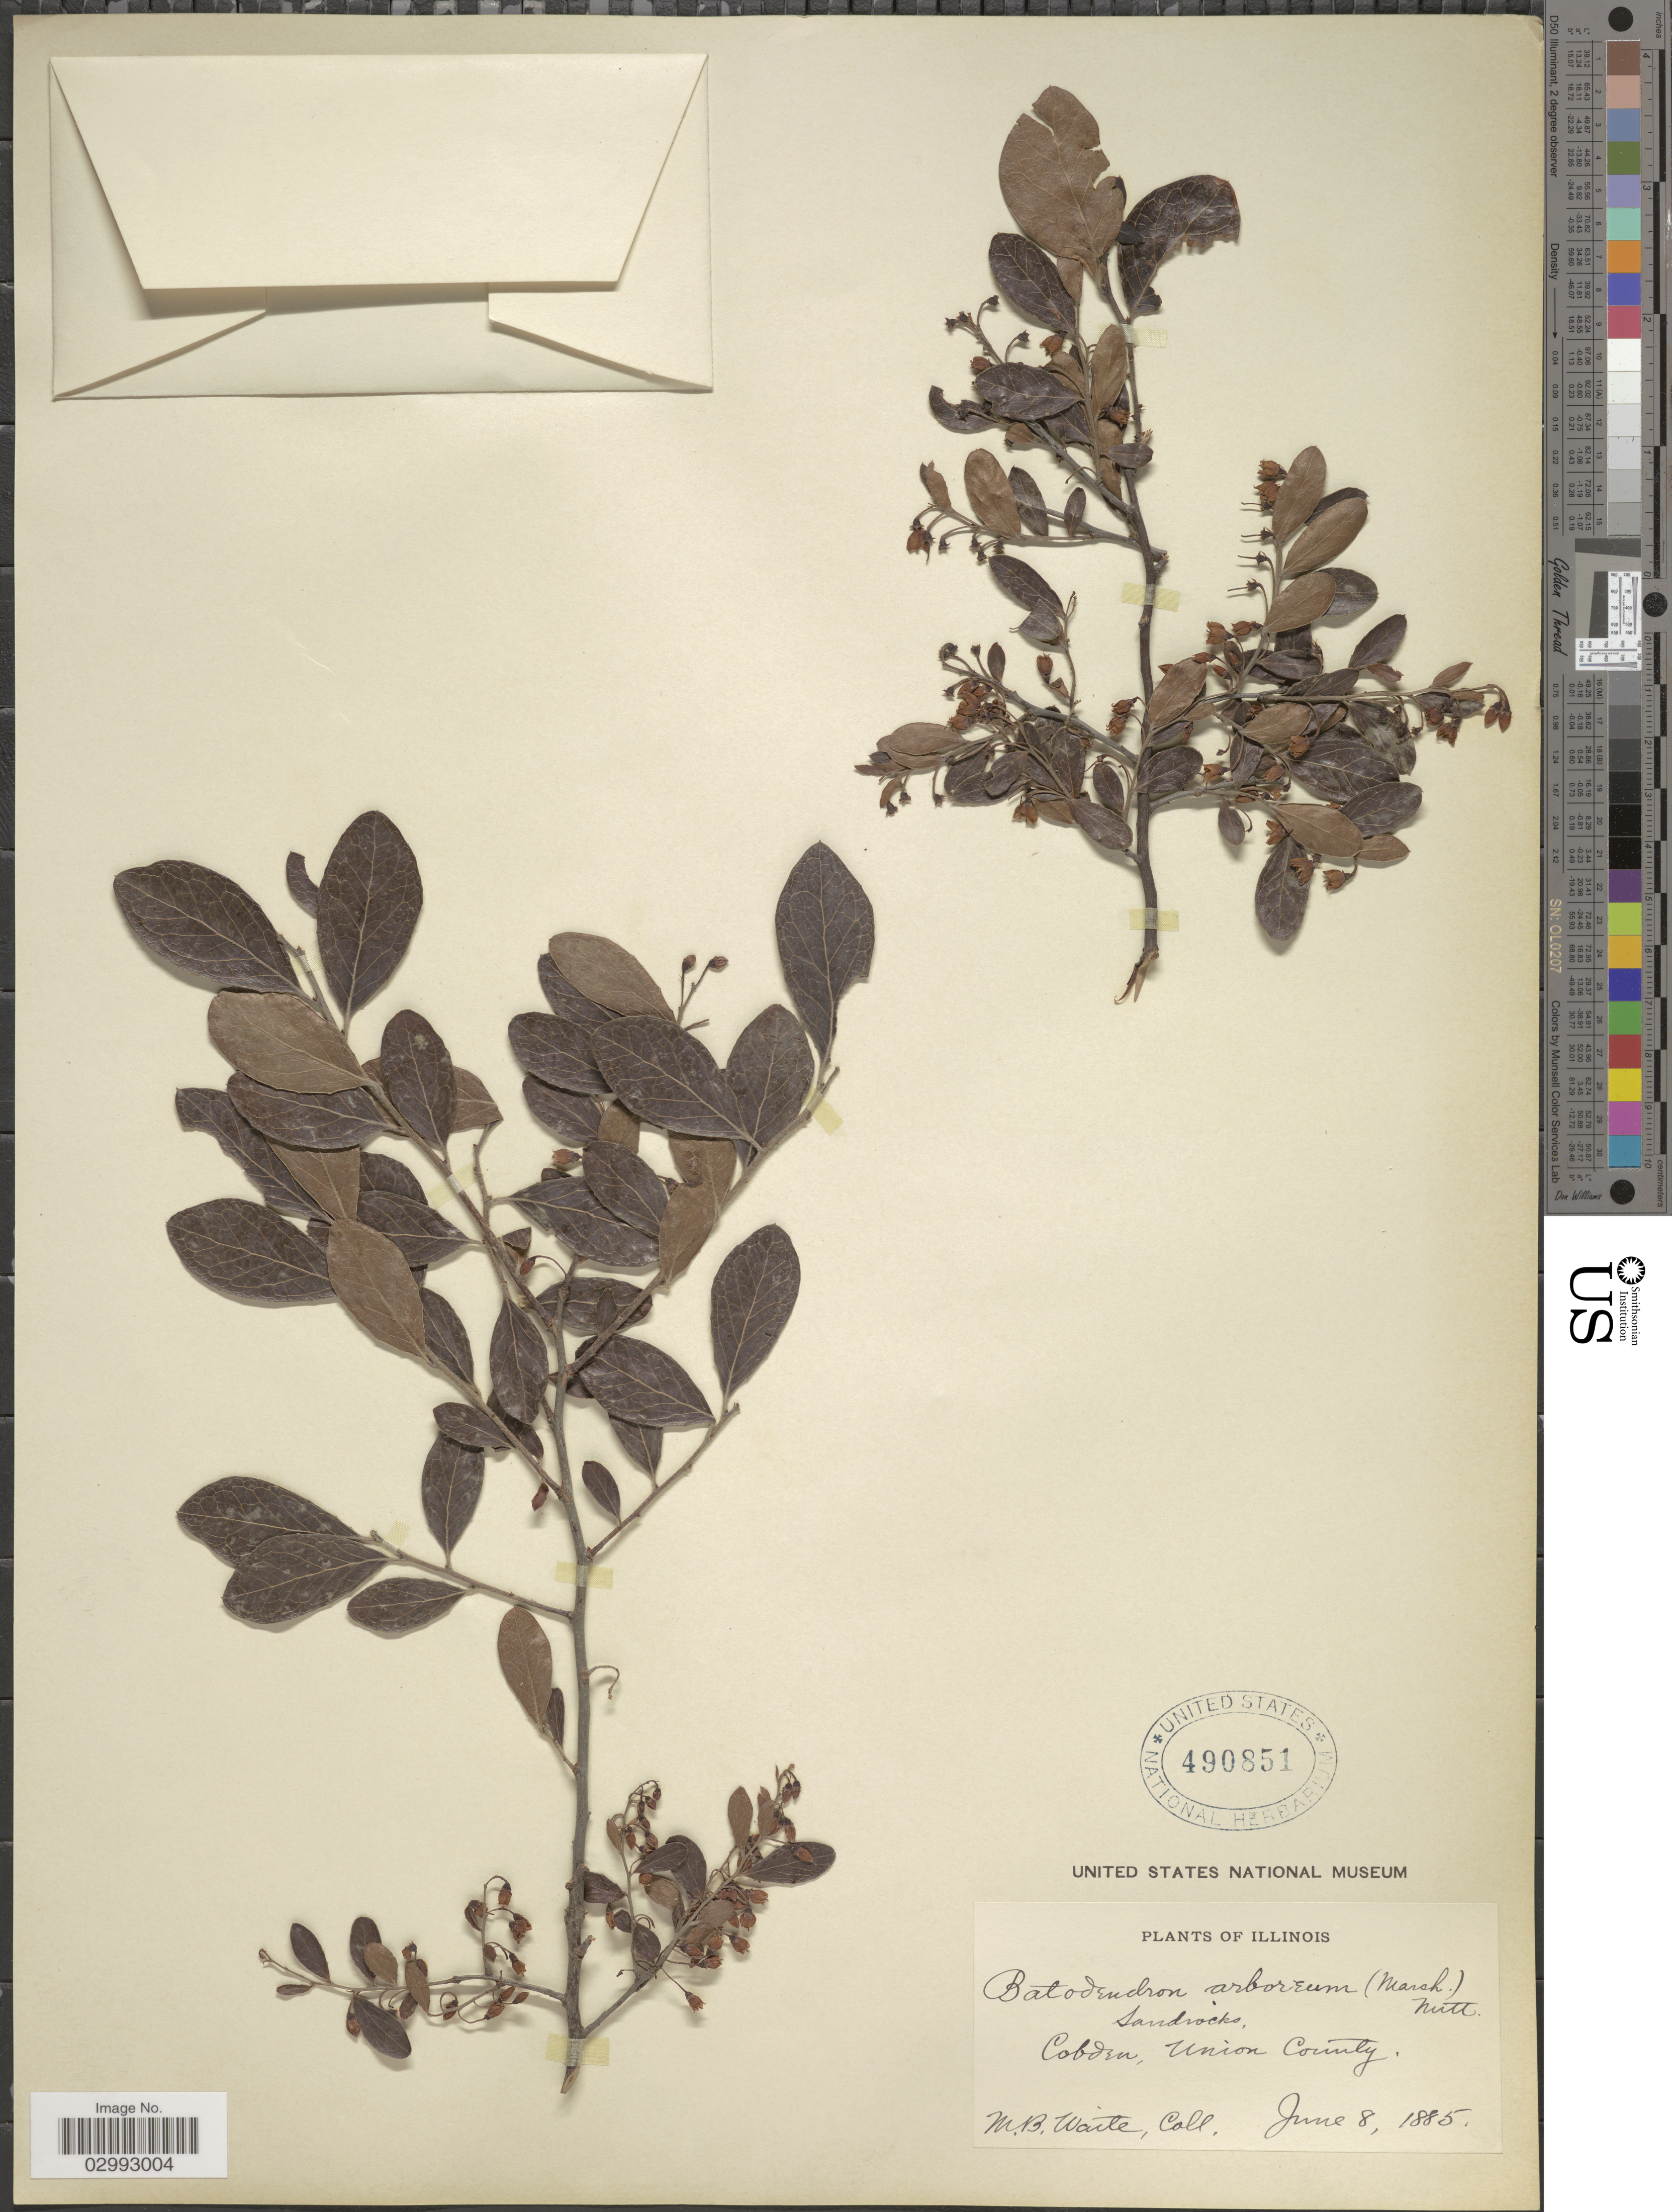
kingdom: Plantae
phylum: Tracheophyta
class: Magnoliopsida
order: Ericales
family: Ericaceae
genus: Batodendron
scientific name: Batodendron arboreum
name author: Nutt.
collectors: M. B. Waite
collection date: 1885-06-08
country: United States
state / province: Illinois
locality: Cobden, Union County.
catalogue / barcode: US 490851